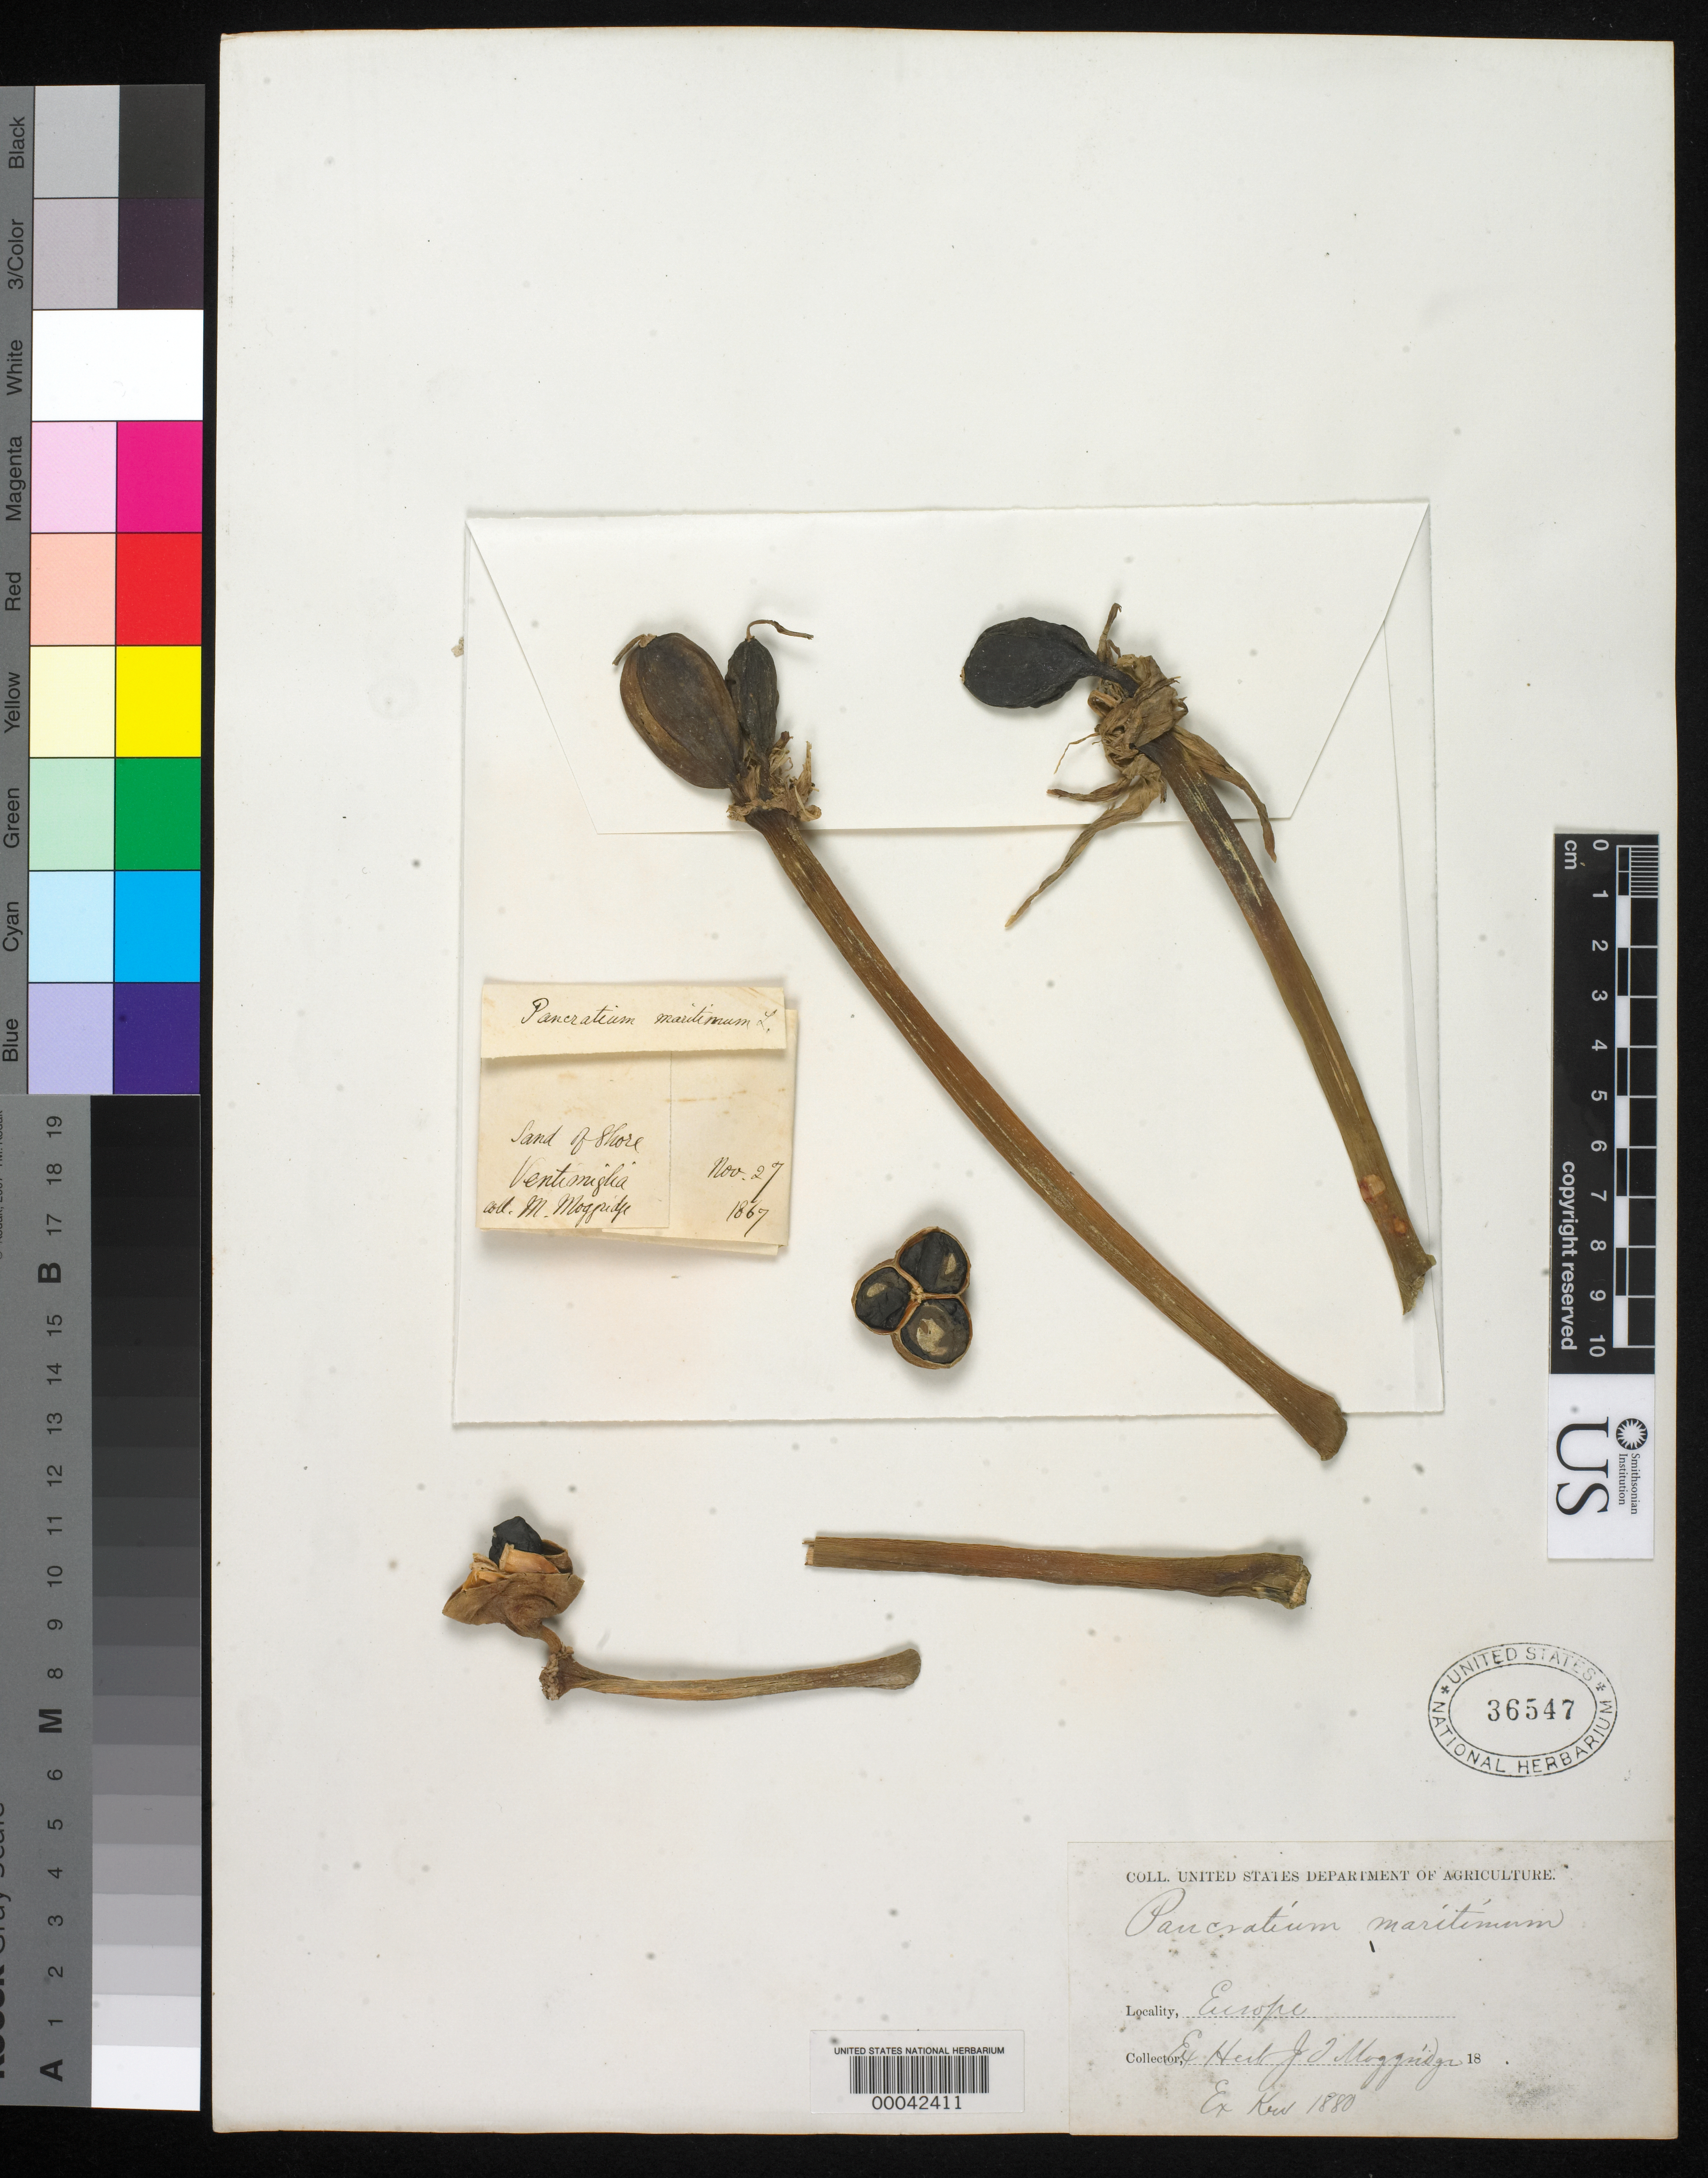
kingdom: Plantae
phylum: Tracheophyta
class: Liliopsida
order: Asparagales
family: Amaryllidaceae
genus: Pancratium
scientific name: Pancratium maritimum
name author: L.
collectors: J. T. Moggridge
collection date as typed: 1880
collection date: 1880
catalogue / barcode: US 36547